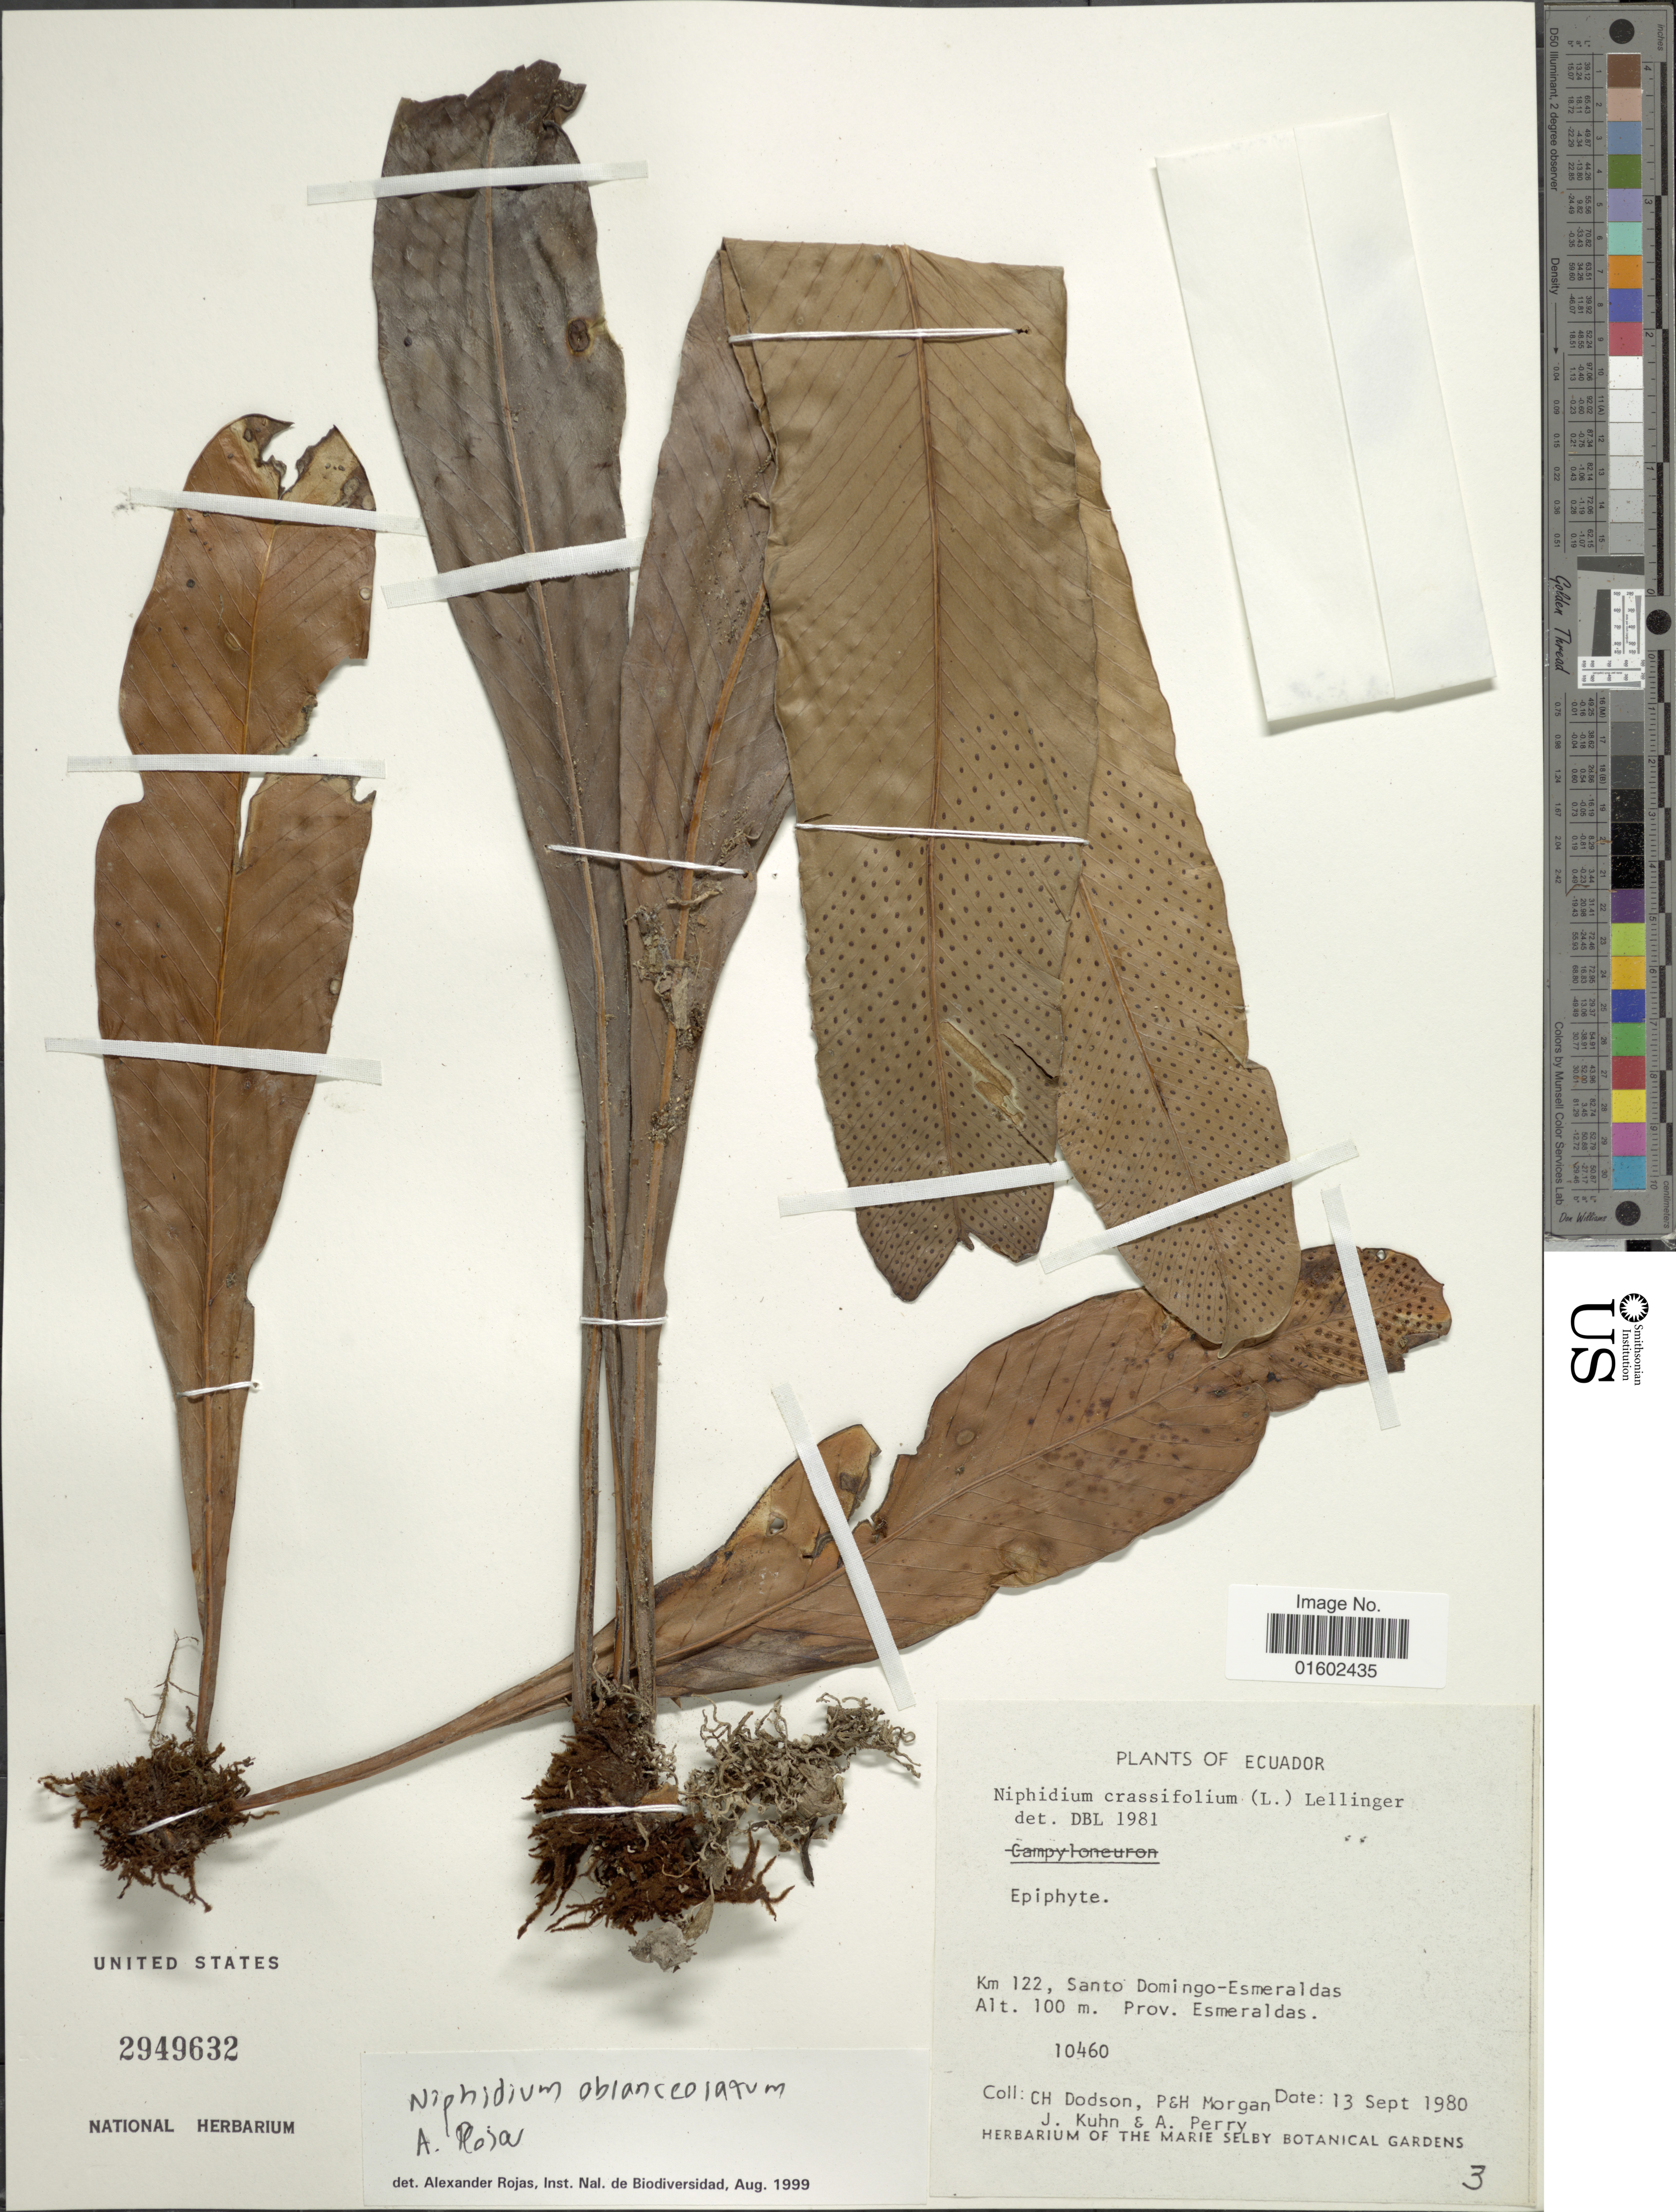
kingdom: Plantae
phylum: Tracheophyta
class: Polypodiopsida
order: Polypodiales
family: Polypodiaceae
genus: Niphidium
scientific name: Niphidium crassifolium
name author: (L.) Lellinger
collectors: C. H. Dodson, P. Morgan & H. Morgan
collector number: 10460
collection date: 1980-09-13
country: Ecuador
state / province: Esmeraldas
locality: Km 122, Santo Domingo-Esmeralda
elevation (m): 100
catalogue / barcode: US 2949632